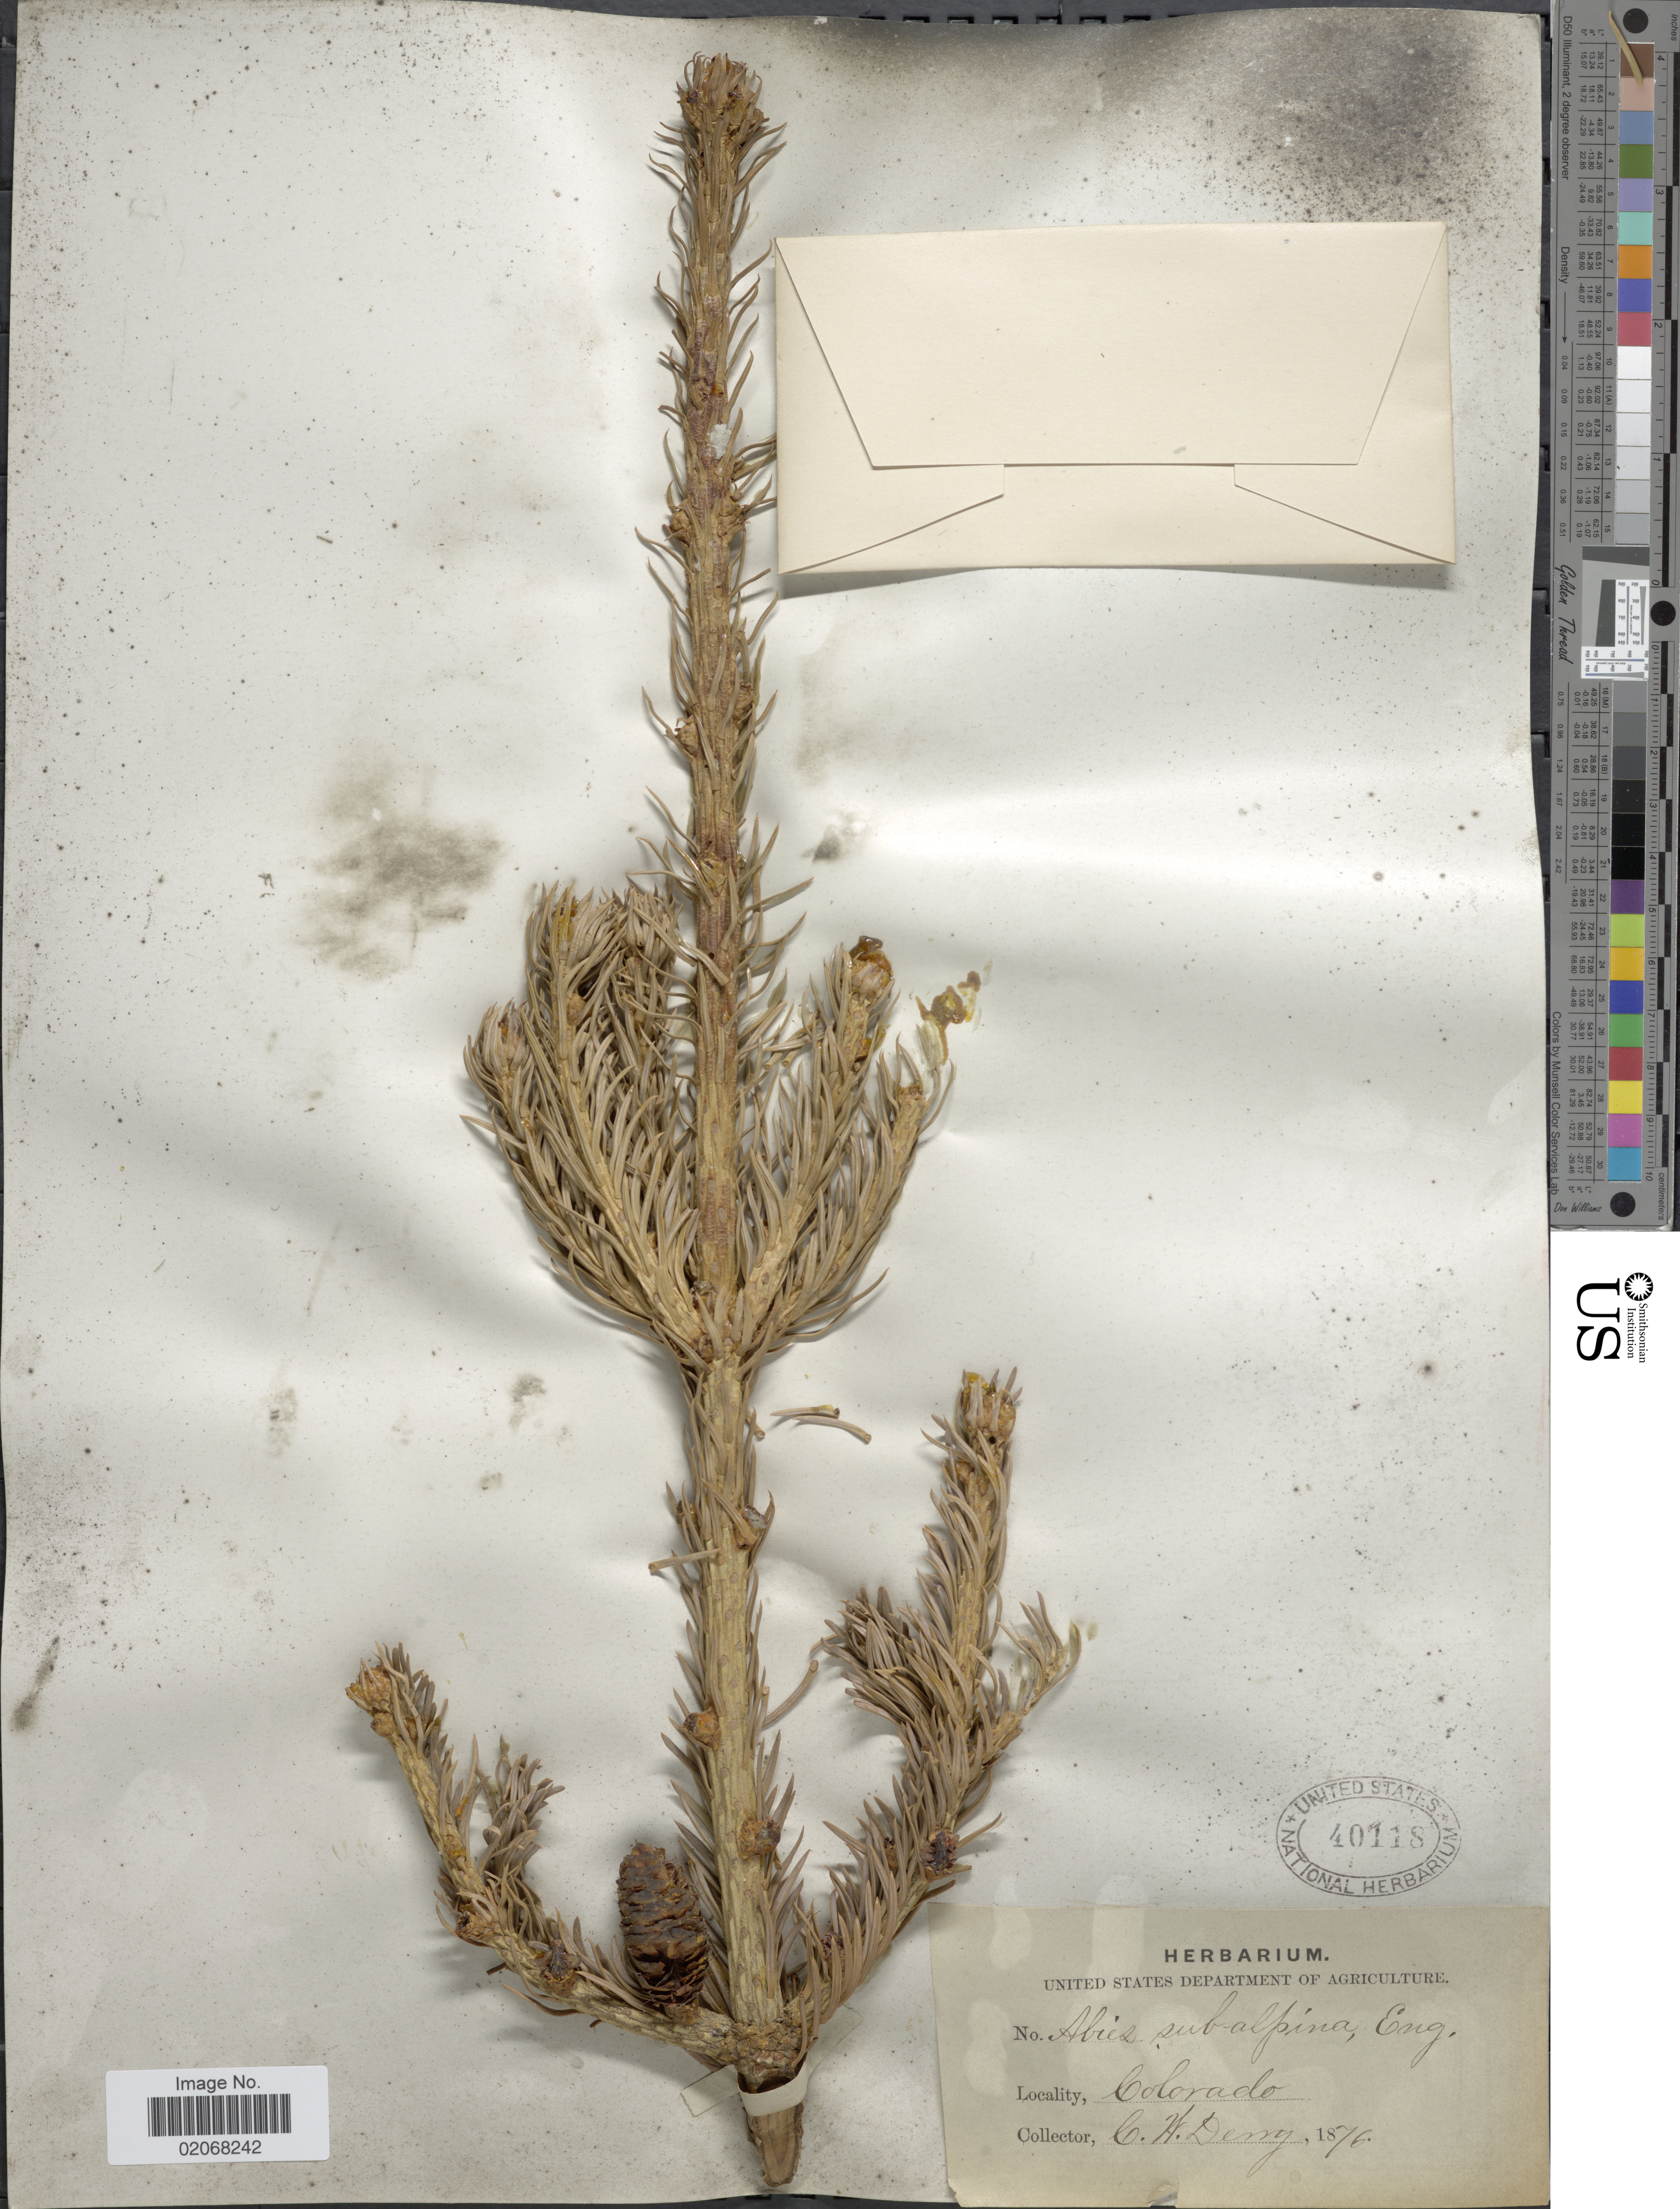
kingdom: Plantae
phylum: Tracheophyta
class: Pinopsida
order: Pinales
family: Pinaceae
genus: Abies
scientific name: Abies lasiocarpa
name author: (Hook.) Nutt.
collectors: C. Derry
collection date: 1876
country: United States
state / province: Colorado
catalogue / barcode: US 40118